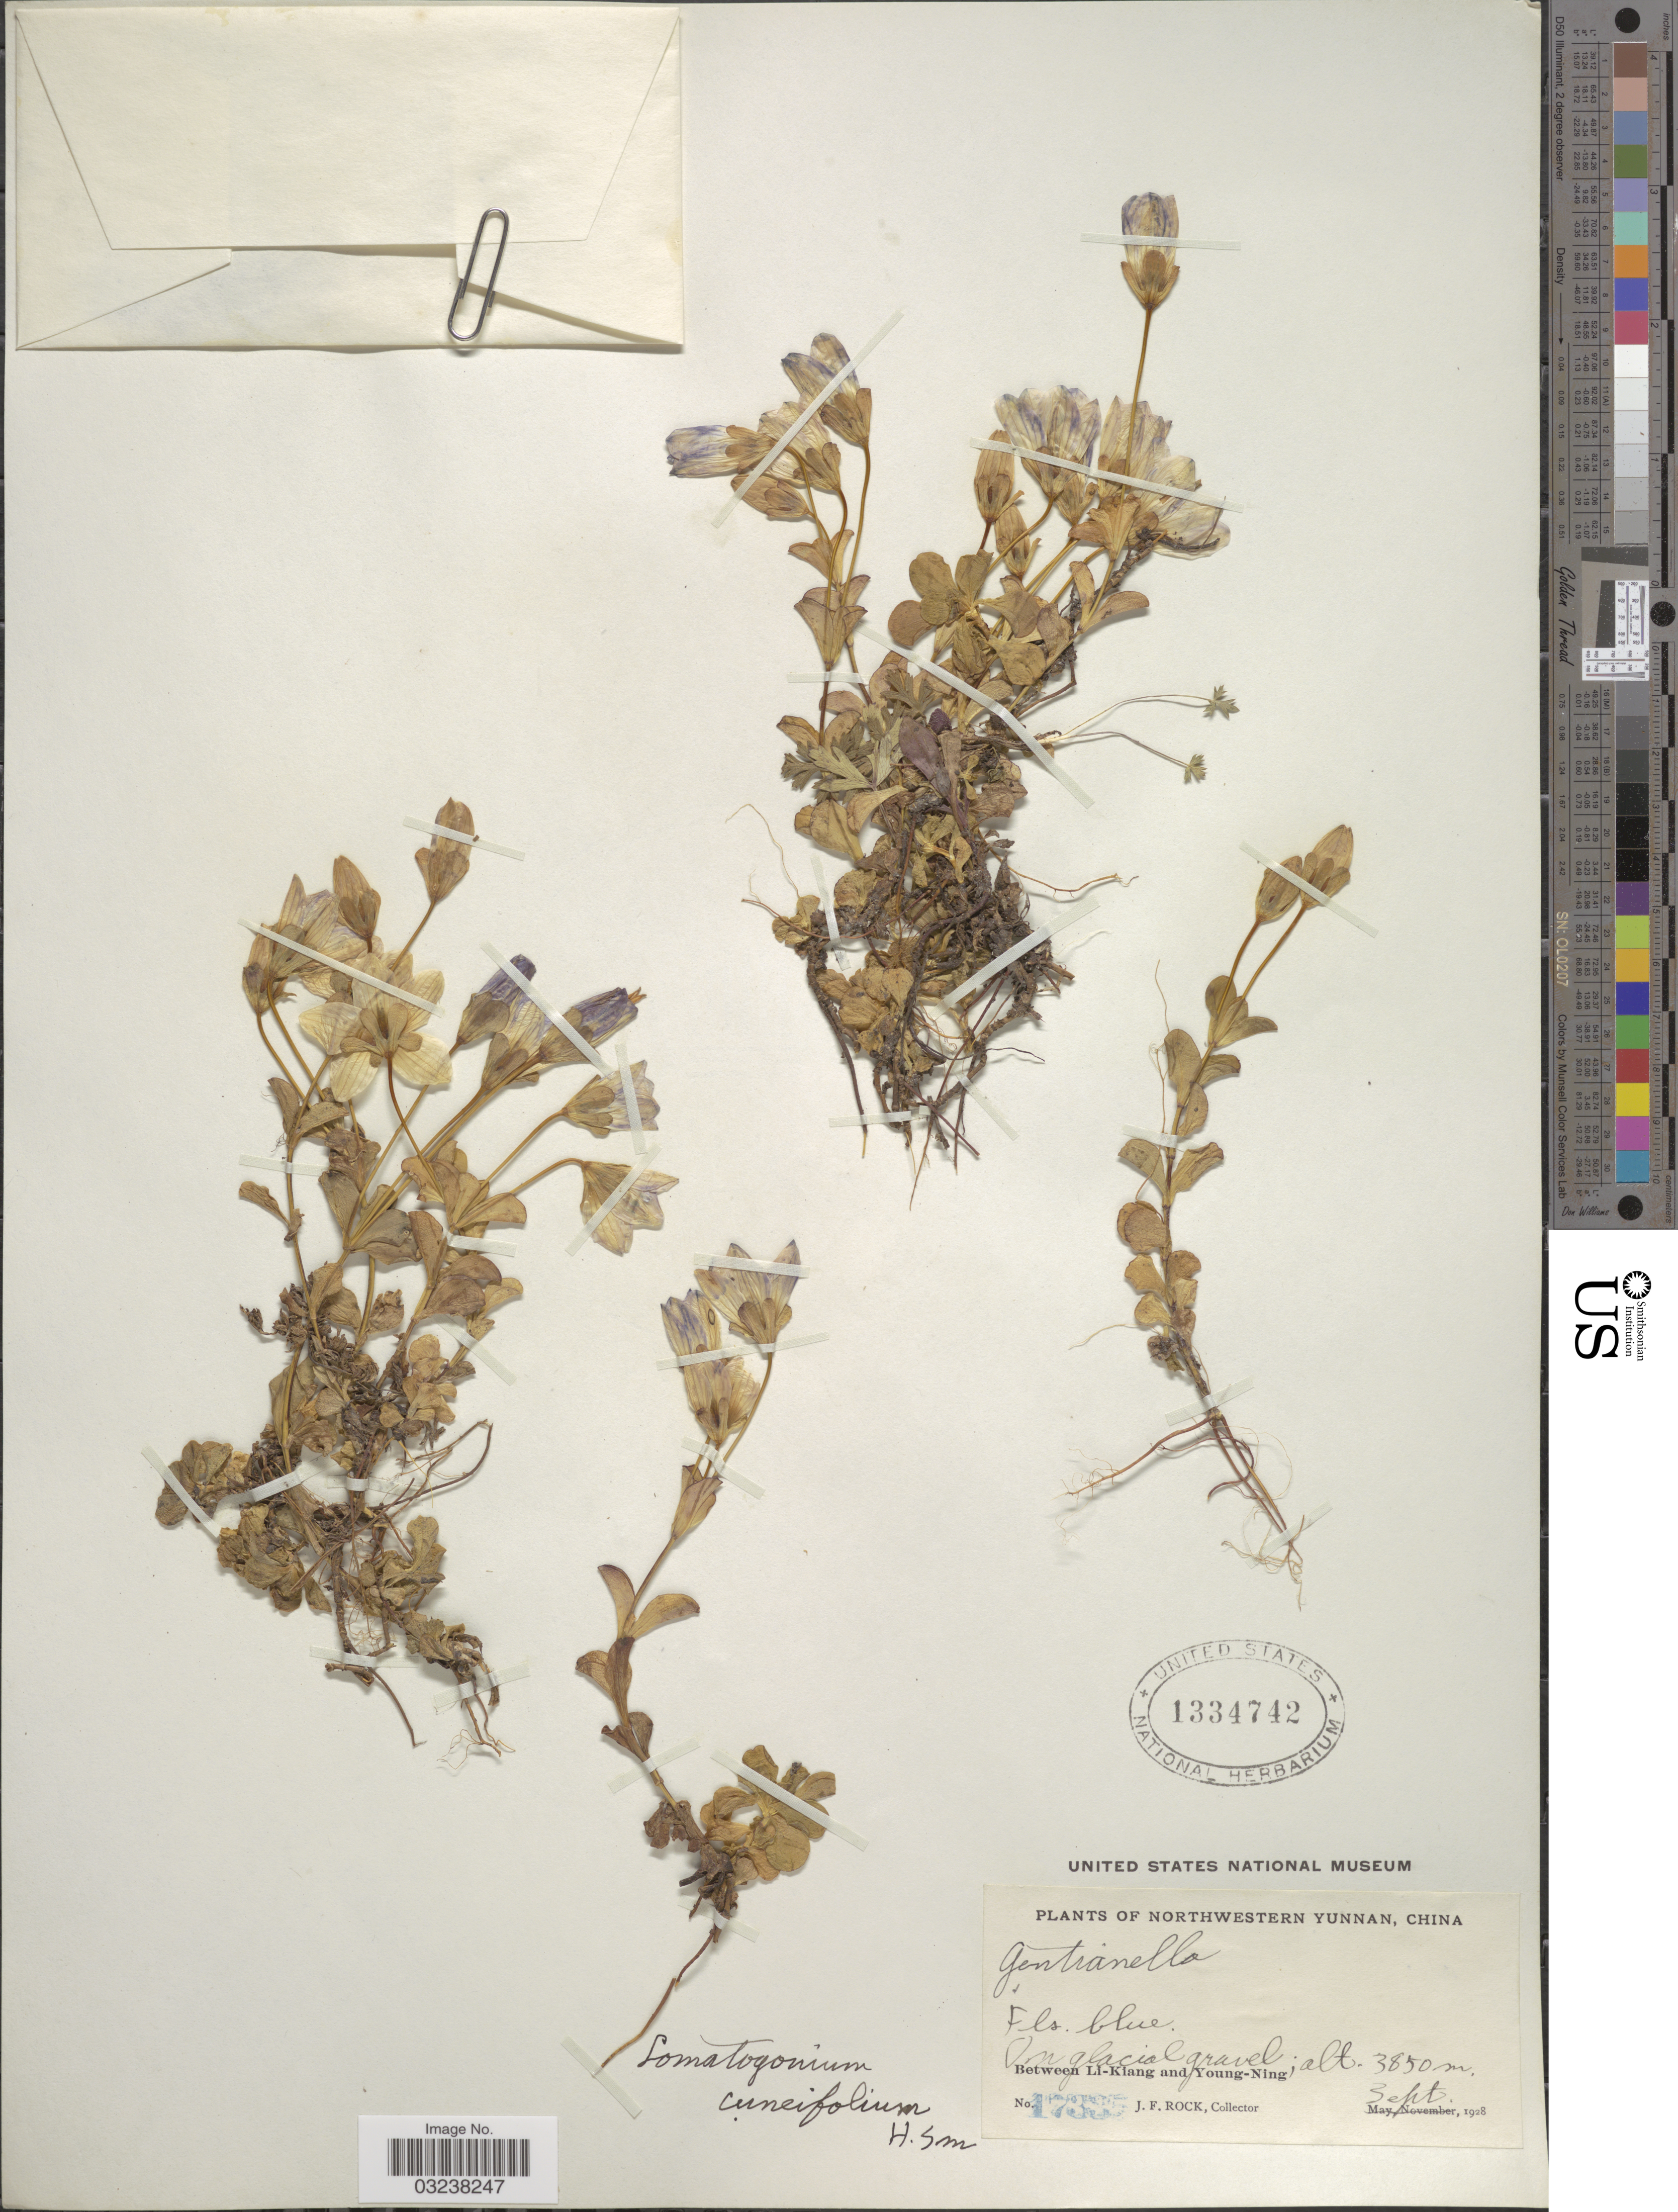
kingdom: Plantae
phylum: Tracheophyta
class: Magnoliopsida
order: Gentianales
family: Gentianaceae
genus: Lomatogonium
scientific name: Lomatogonium cuneifolium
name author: Herb. H. Sm.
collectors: J. Rock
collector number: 17335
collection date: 1928-09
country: China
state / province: Yunnan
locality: Northwestern Yunnan. On glacial gravel. Between Li-Kiang and Young-Ning.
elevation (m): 3850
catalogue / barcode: US 1334742